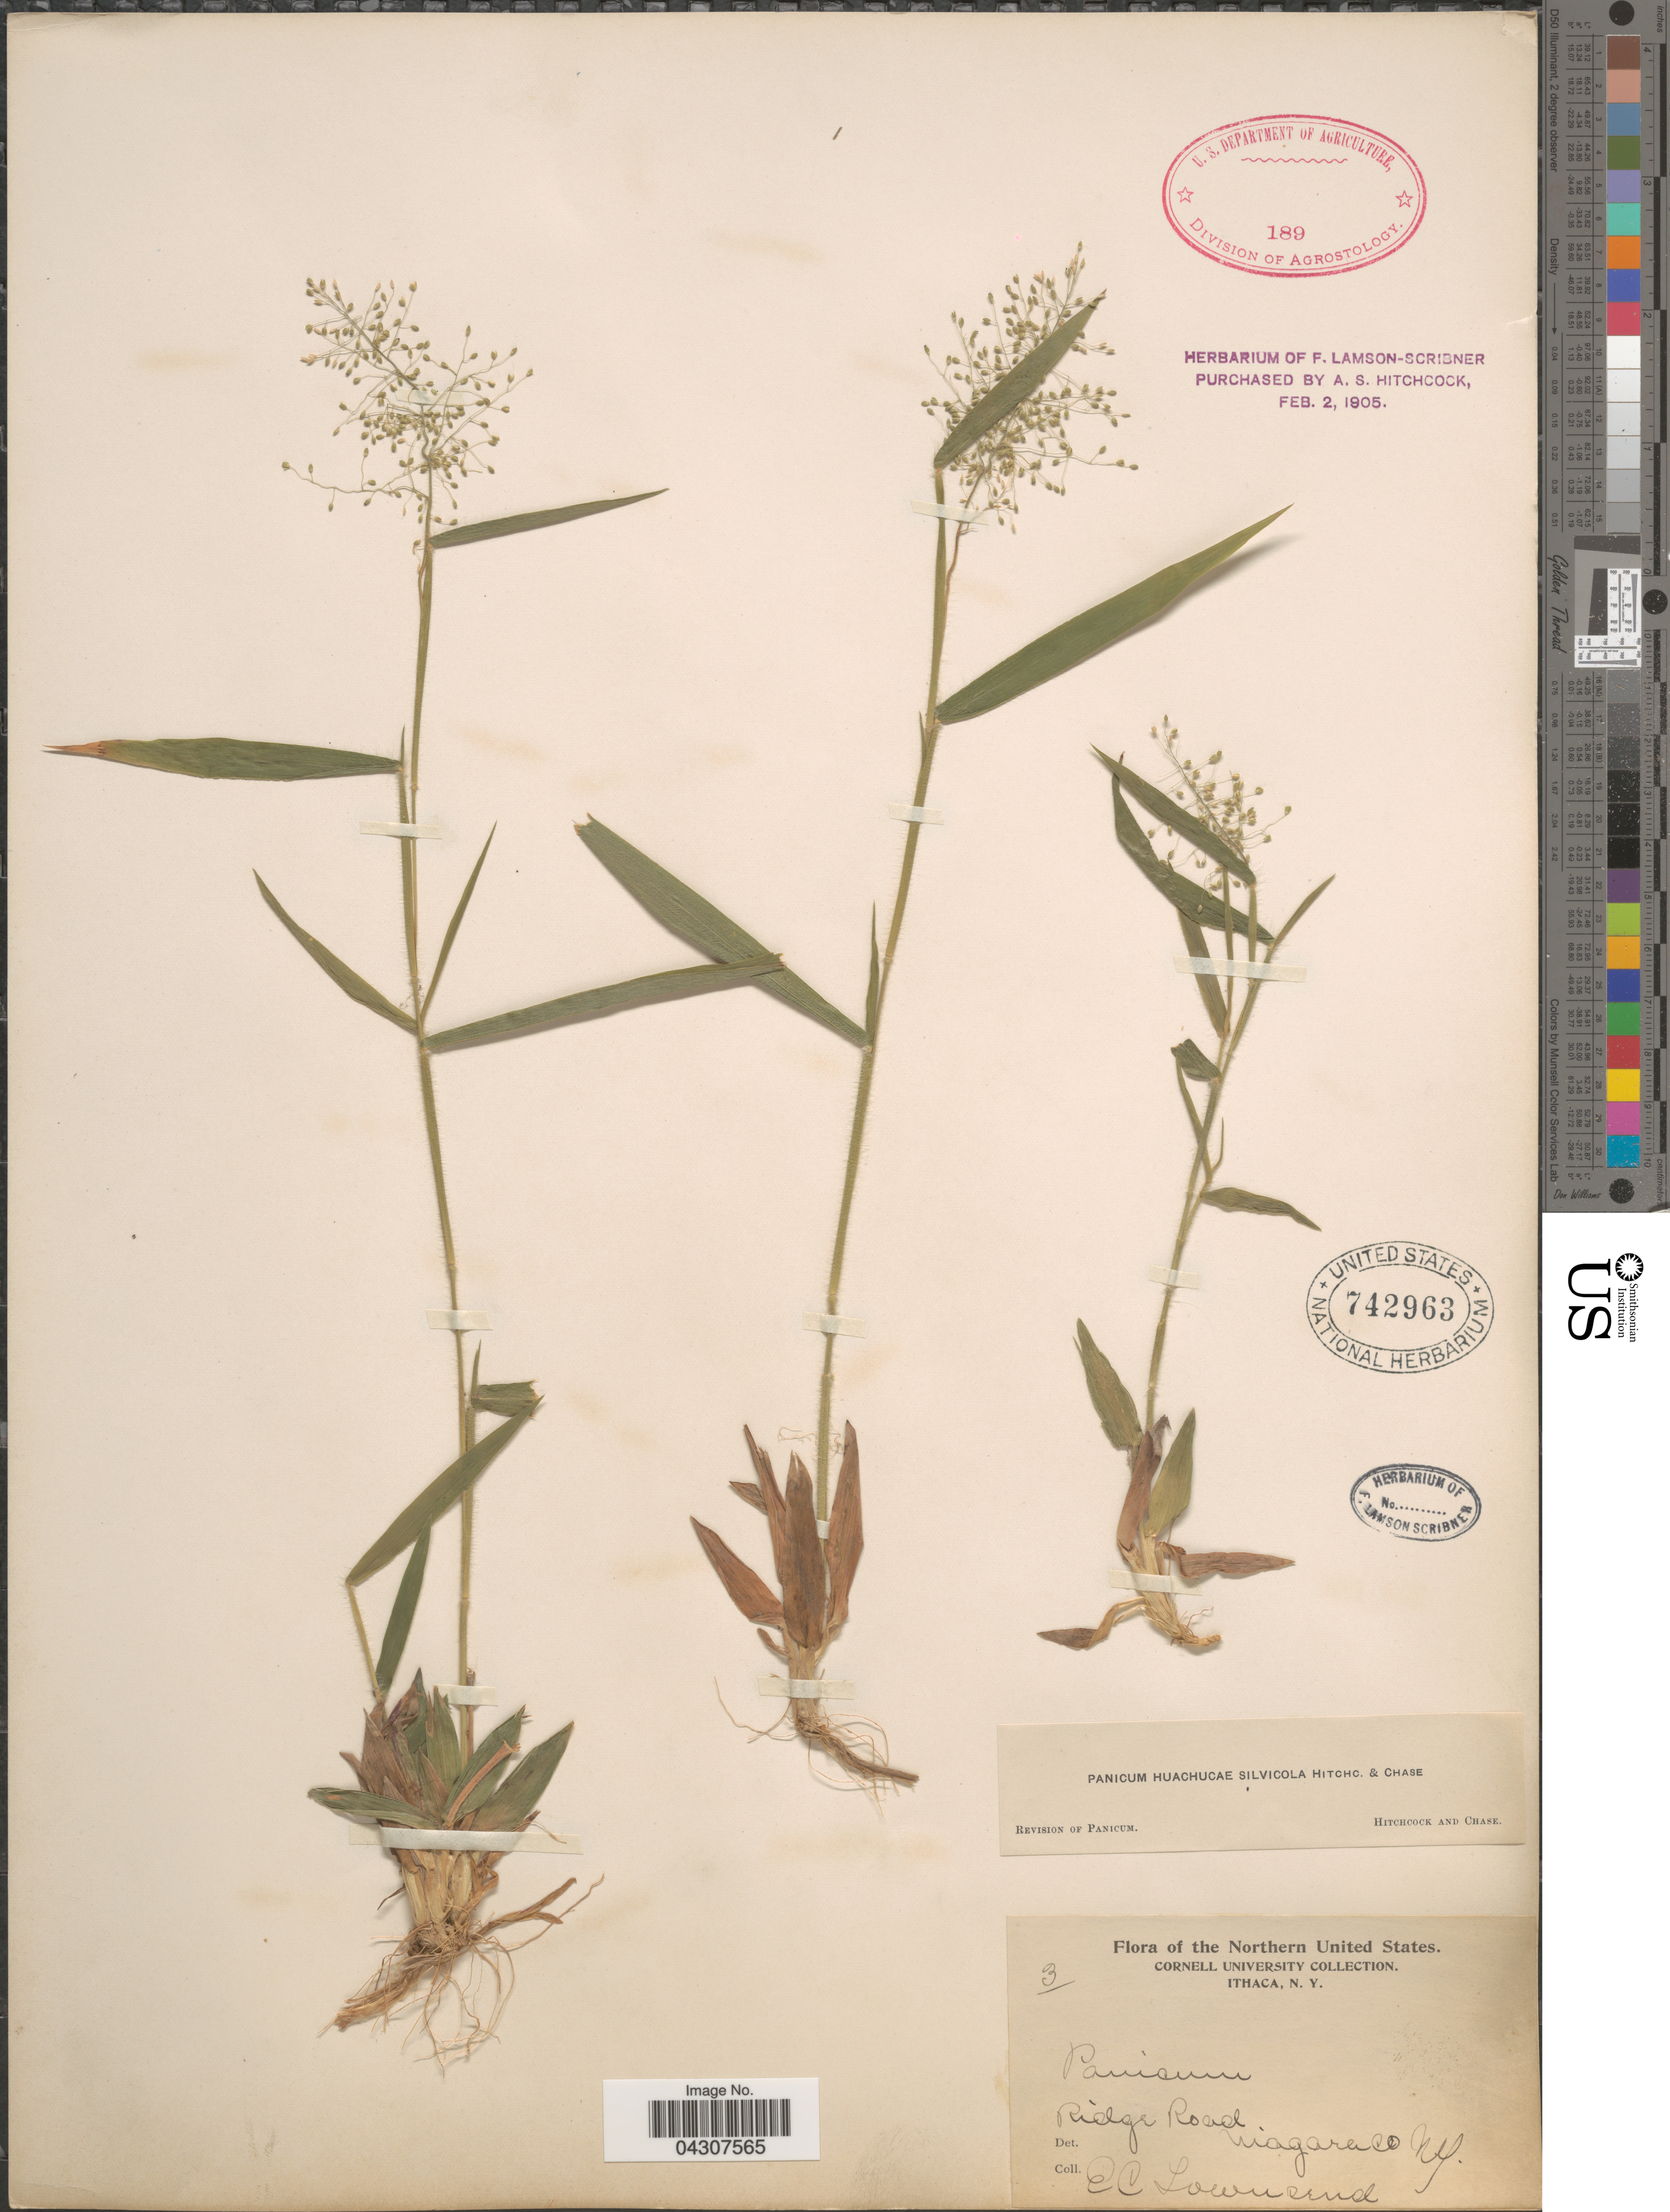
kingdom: Plantae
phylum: Tracheophyta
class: Liliopsida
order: Poales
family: Poaceae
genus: Dichanthelium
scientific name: Dichanthelium acuminatum var. acuminatum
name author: (Sw.) Gould & C.A. Clark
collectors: E. C. Townsend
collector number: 3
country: United States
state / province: New York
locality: Northern United States. Ridge Road. Niagara Co.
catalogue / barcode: US 742963